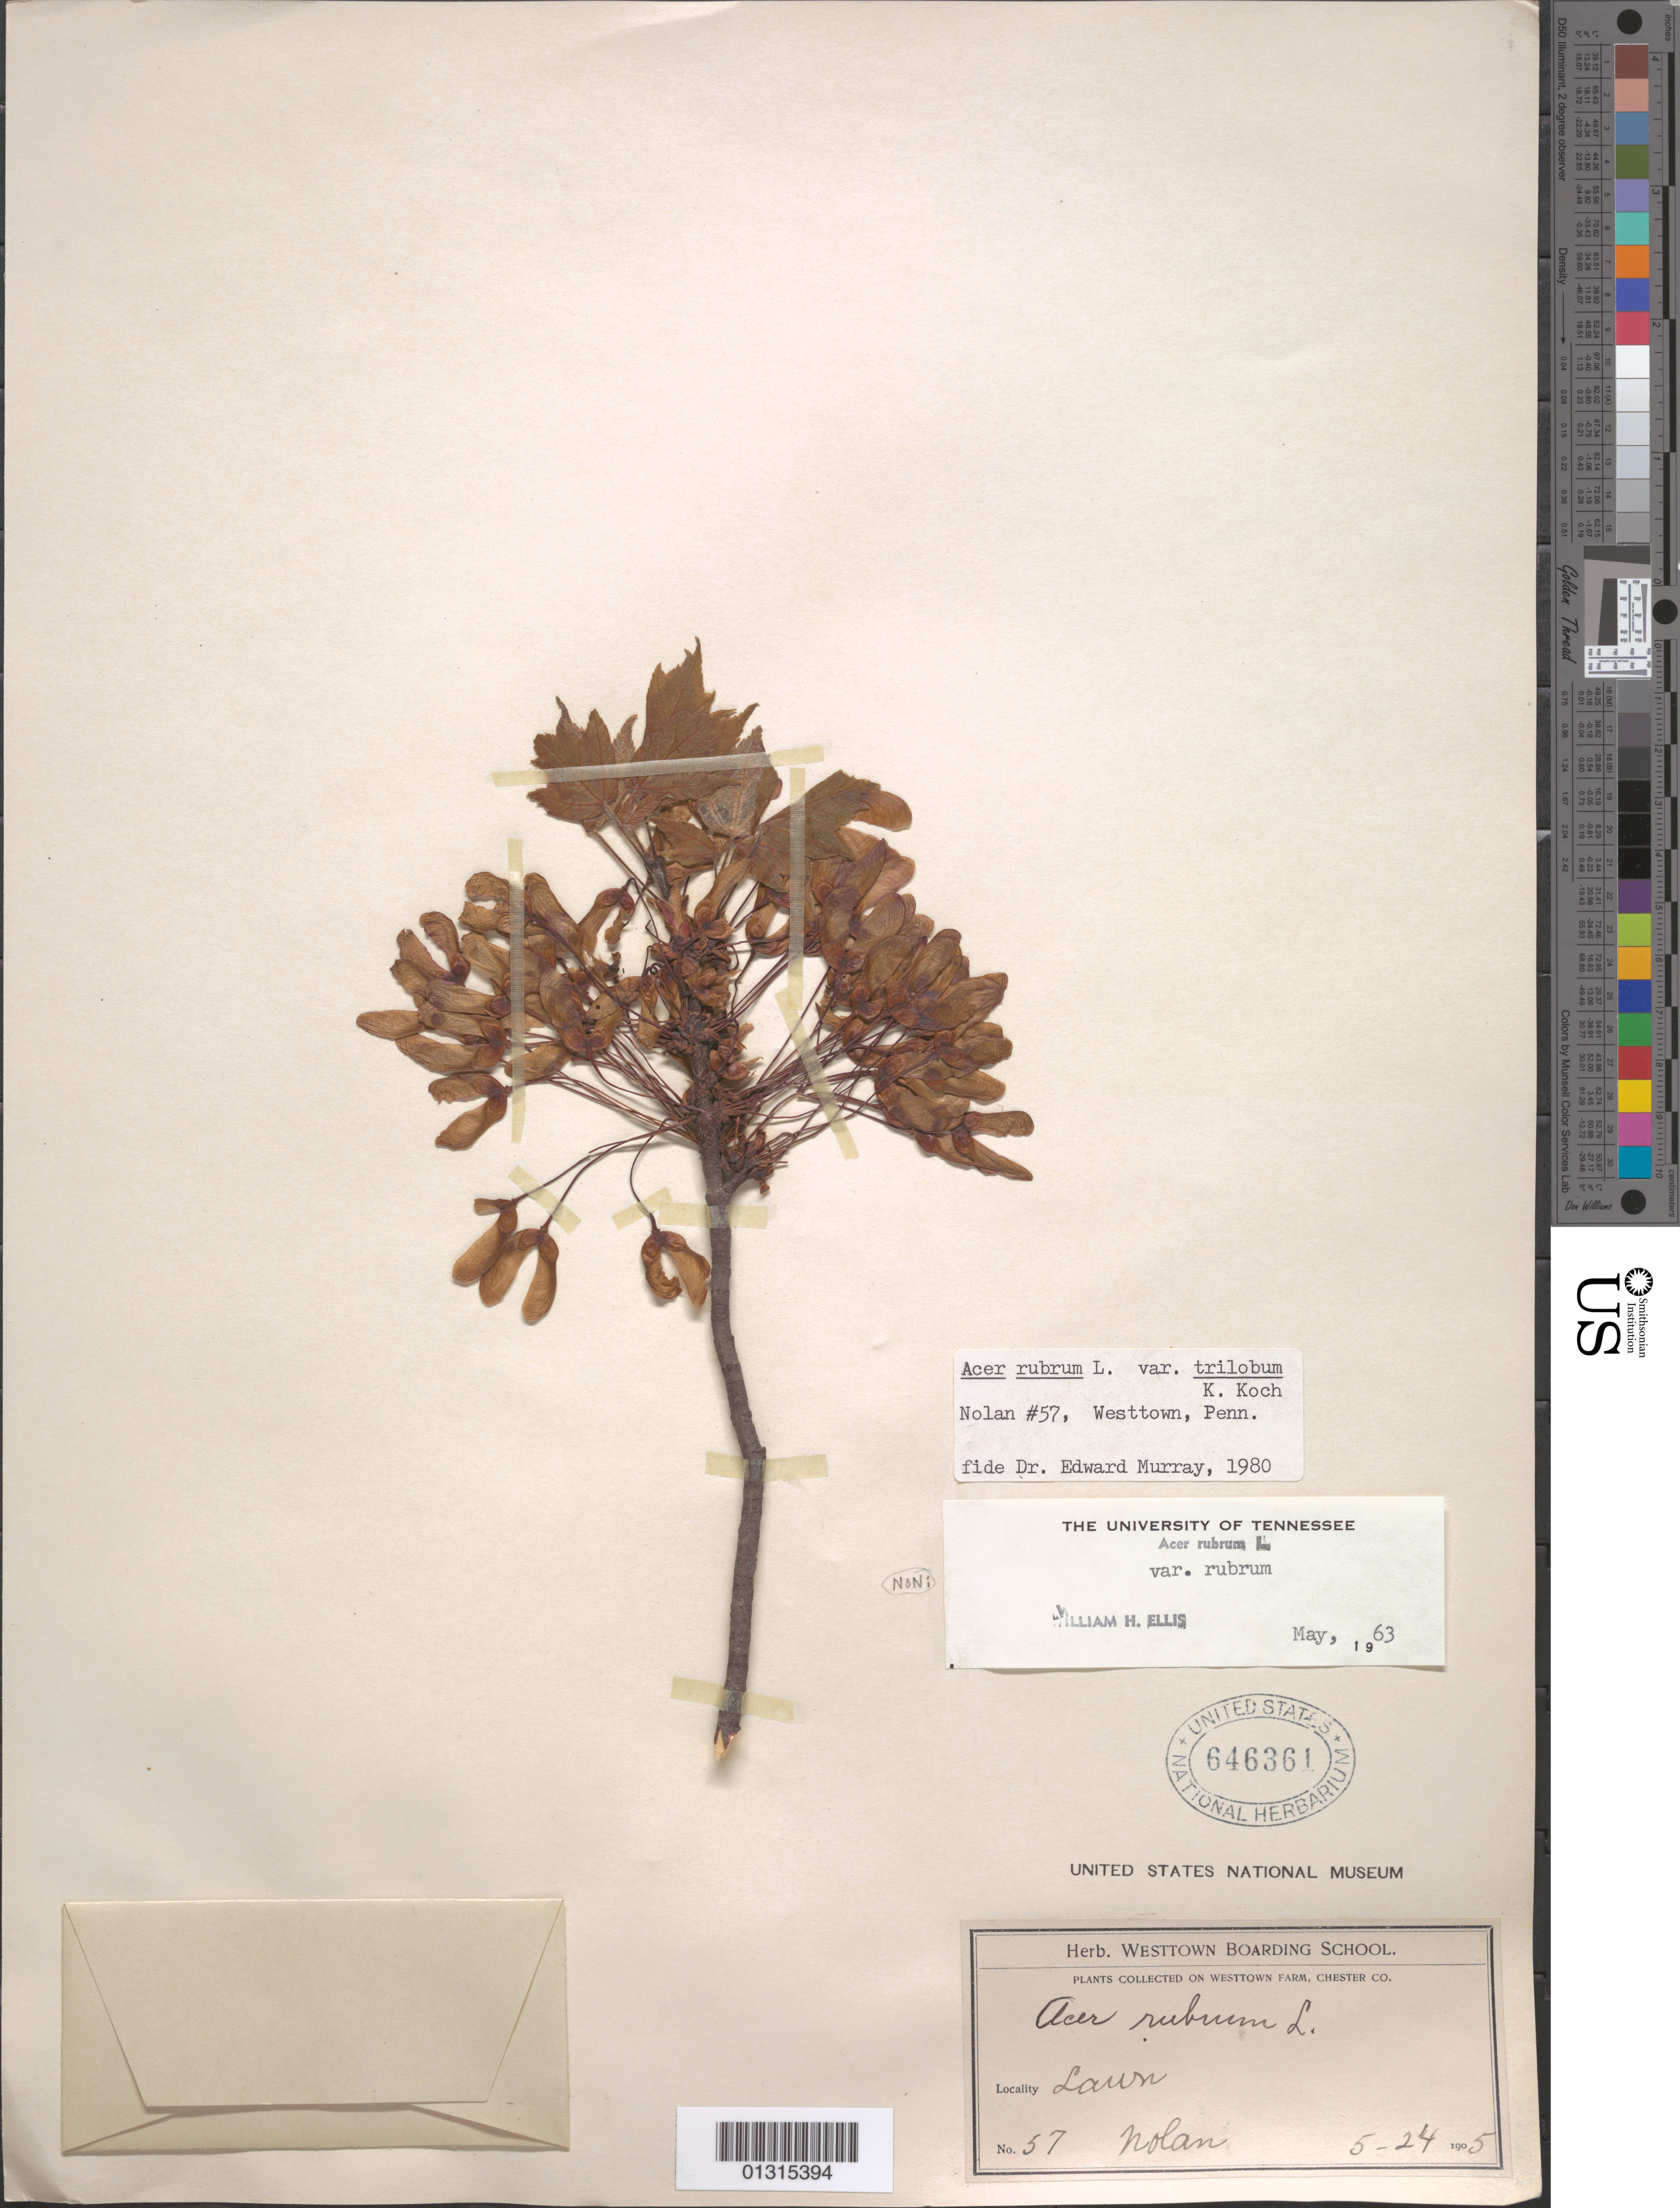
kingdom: Plantae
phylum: Tracheophyta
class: Magnoliopsida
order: Sapindales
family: Sapindaceae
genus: Acer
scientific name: Acer rubrum var. trilobum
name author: K. Koch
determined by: Murray, Edward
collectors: -. Nolan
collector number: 57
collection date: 1905-05-24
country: United States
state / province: Pennsylvania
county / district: Chester County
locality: Chester County, Westtown Farm, campus of Westtown Boarding School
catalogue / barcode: US 646361